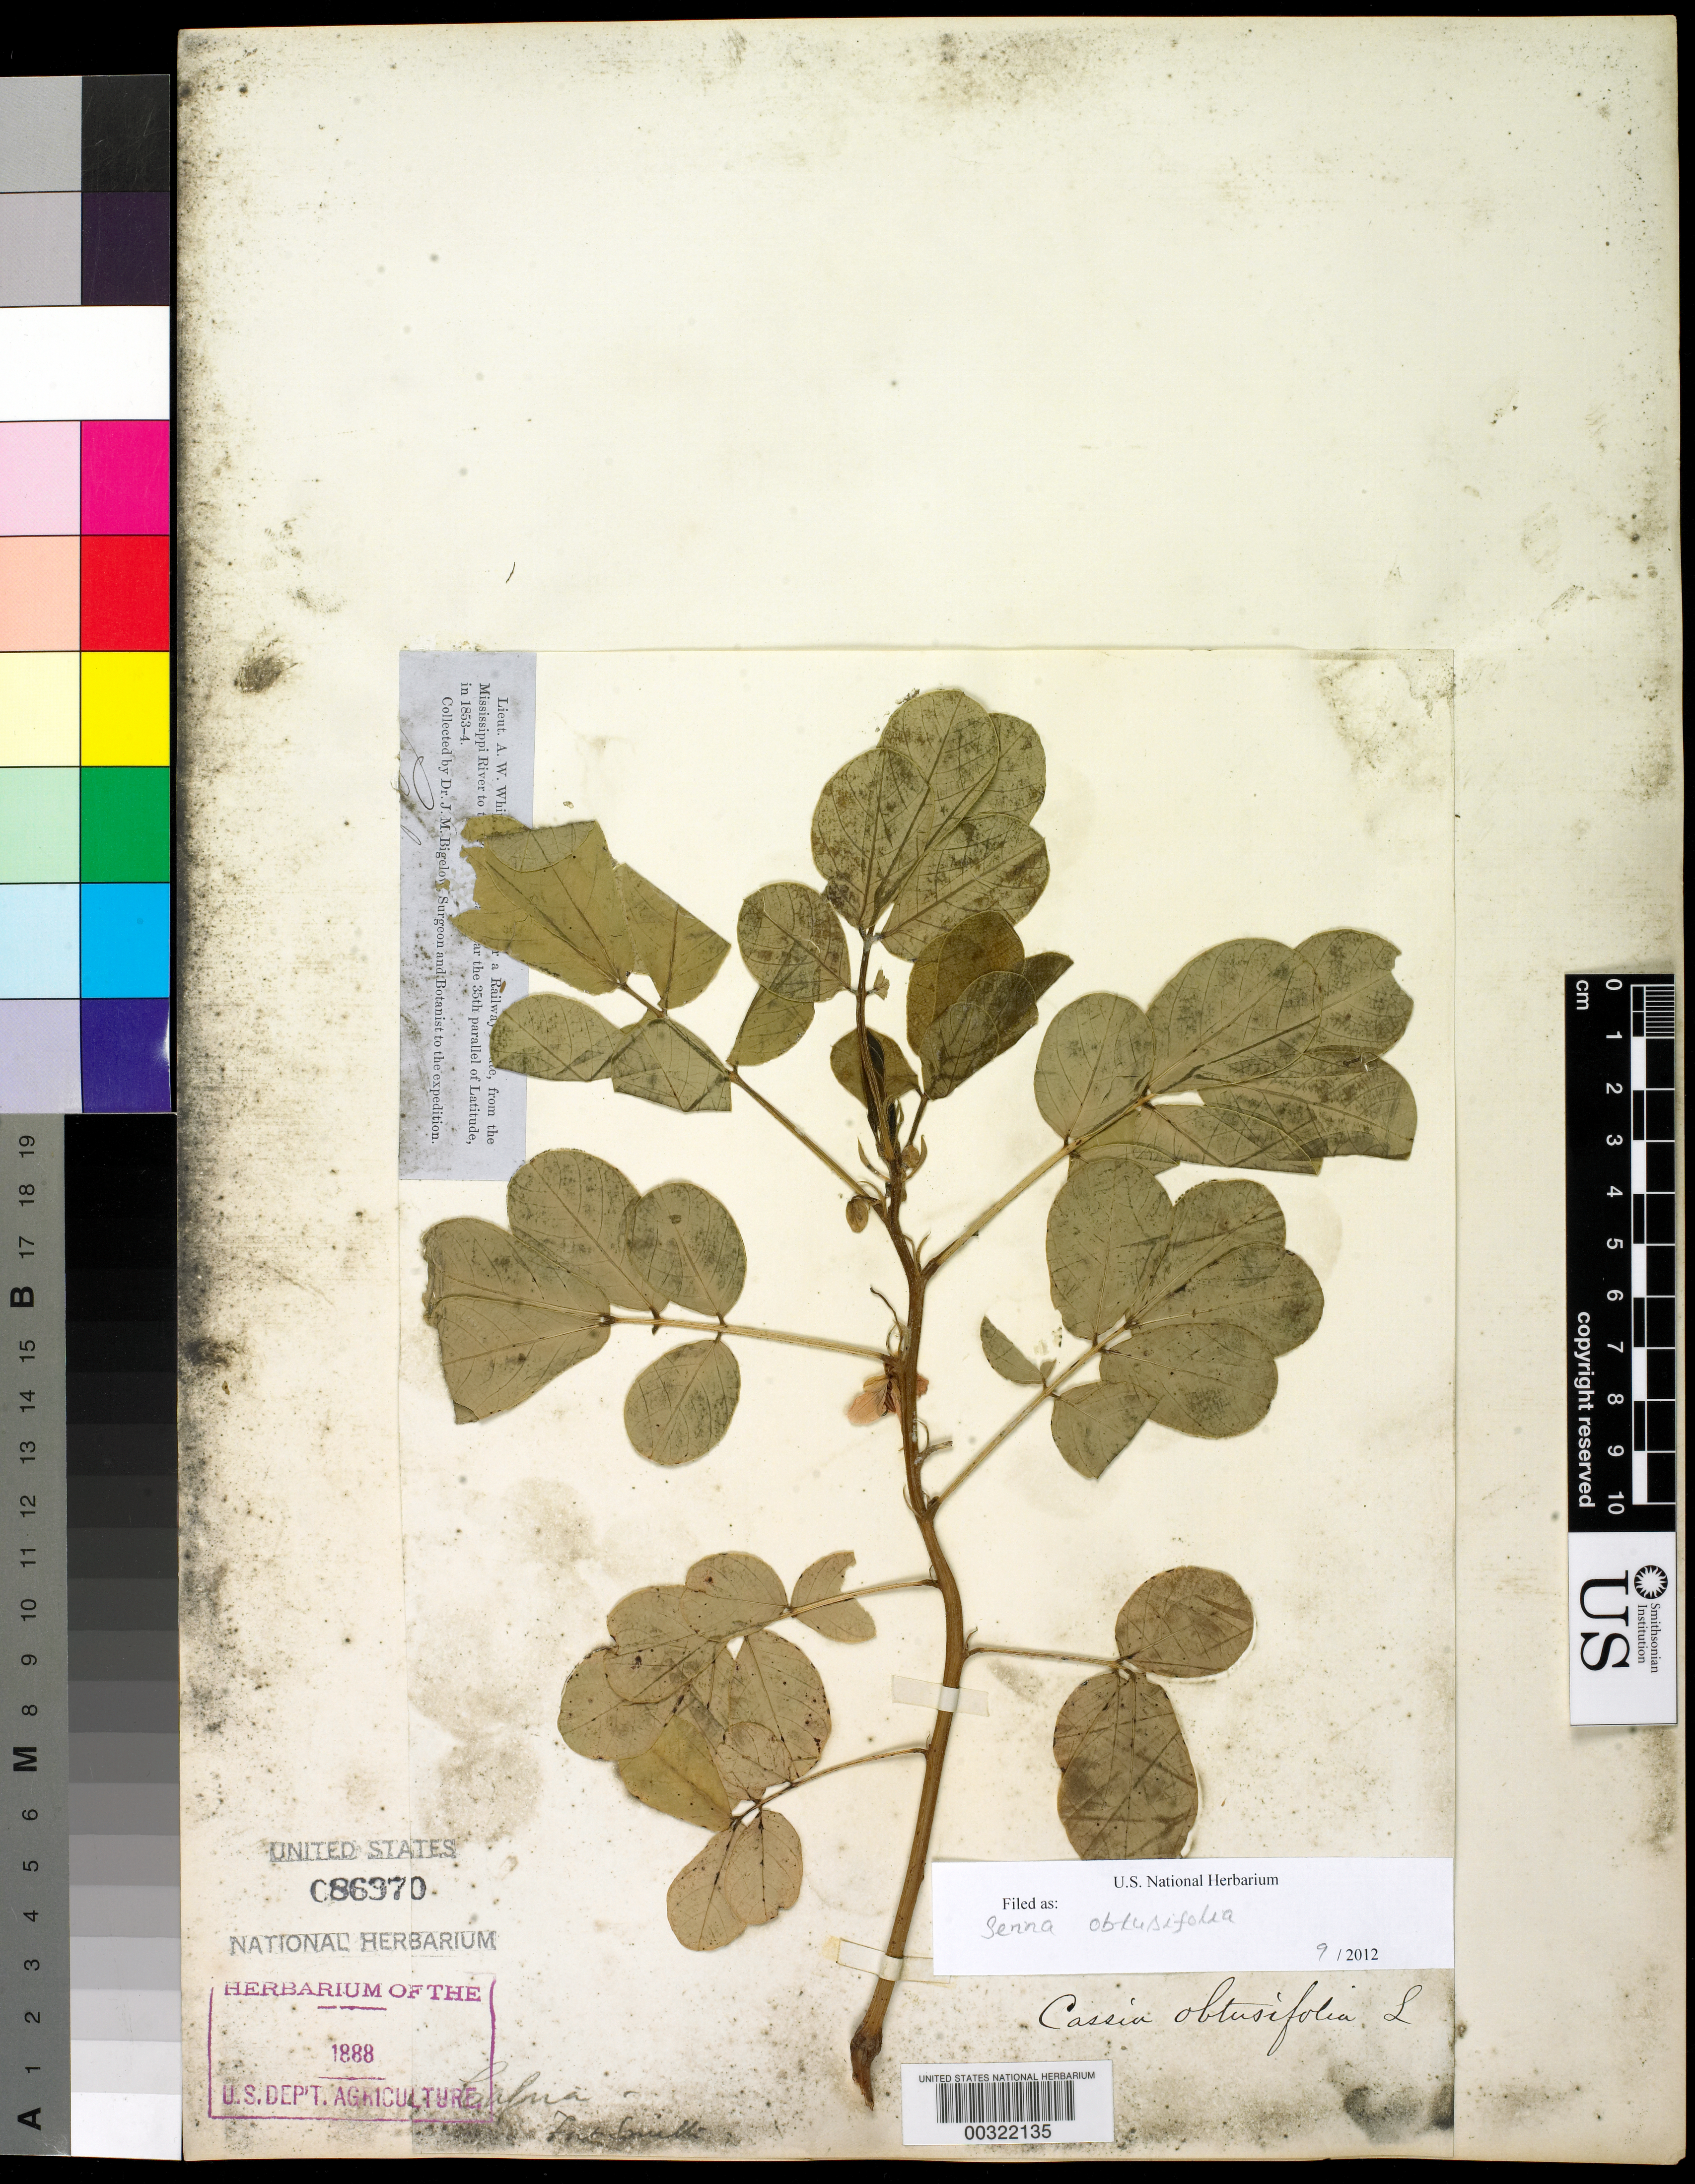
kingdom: Plantae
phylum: Tracheophyta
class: Magnoliopsida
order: Fabales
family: Fabaceae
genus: Senna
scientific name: Senna obtusifolia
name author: (L.) H.S. Irwin & Barneby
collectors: J. M. Bigelow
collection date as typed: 1853 to -- -- 1854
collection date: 1853/1854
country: United States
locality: From mississippi river to pacific ocean near the 35th parallel of latitude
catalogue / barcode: US 86970